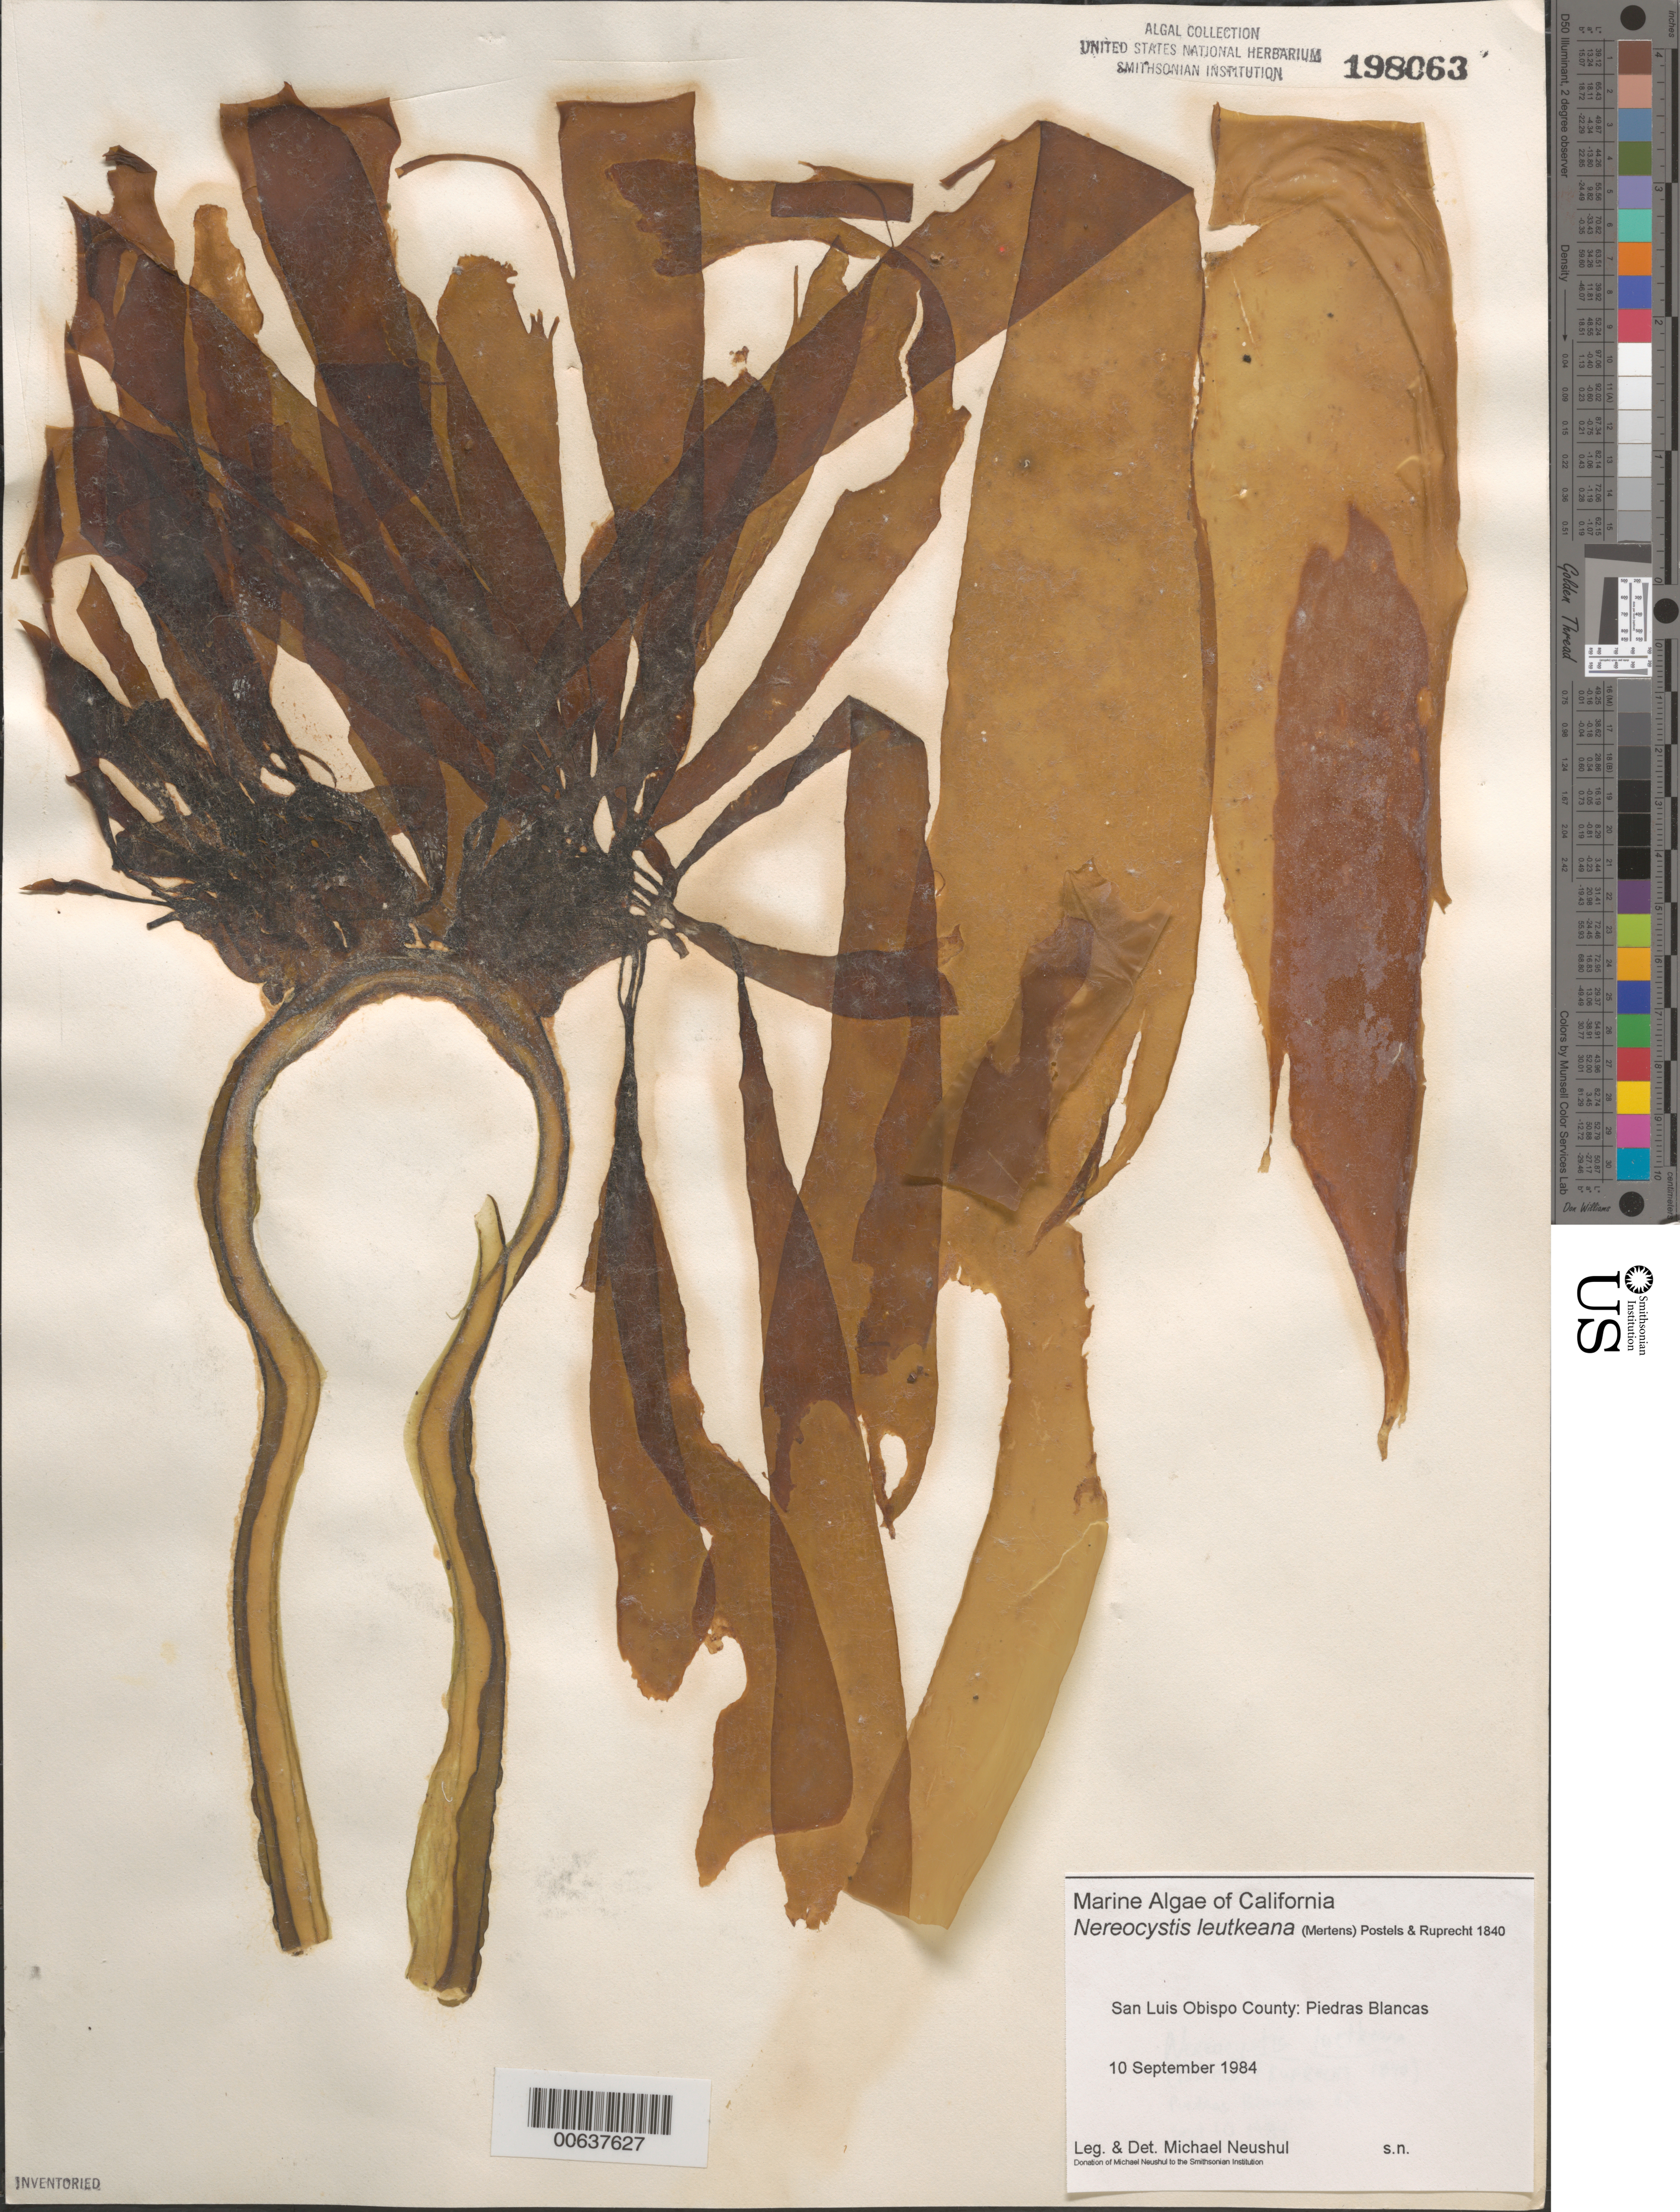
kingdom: Chromista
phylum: Ochrophyta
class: Phaeophyceae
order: Laminariales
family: Laminariaceae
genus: Nereocystis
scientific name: Nereocystis luetkeana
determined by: Neushul, M.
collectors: M. Neushul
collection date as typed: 10 Sep 1984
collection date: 1984-09-10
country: United States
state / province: California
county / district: San Luis Obispo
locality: Piedras Blancas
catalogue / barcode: US 198063